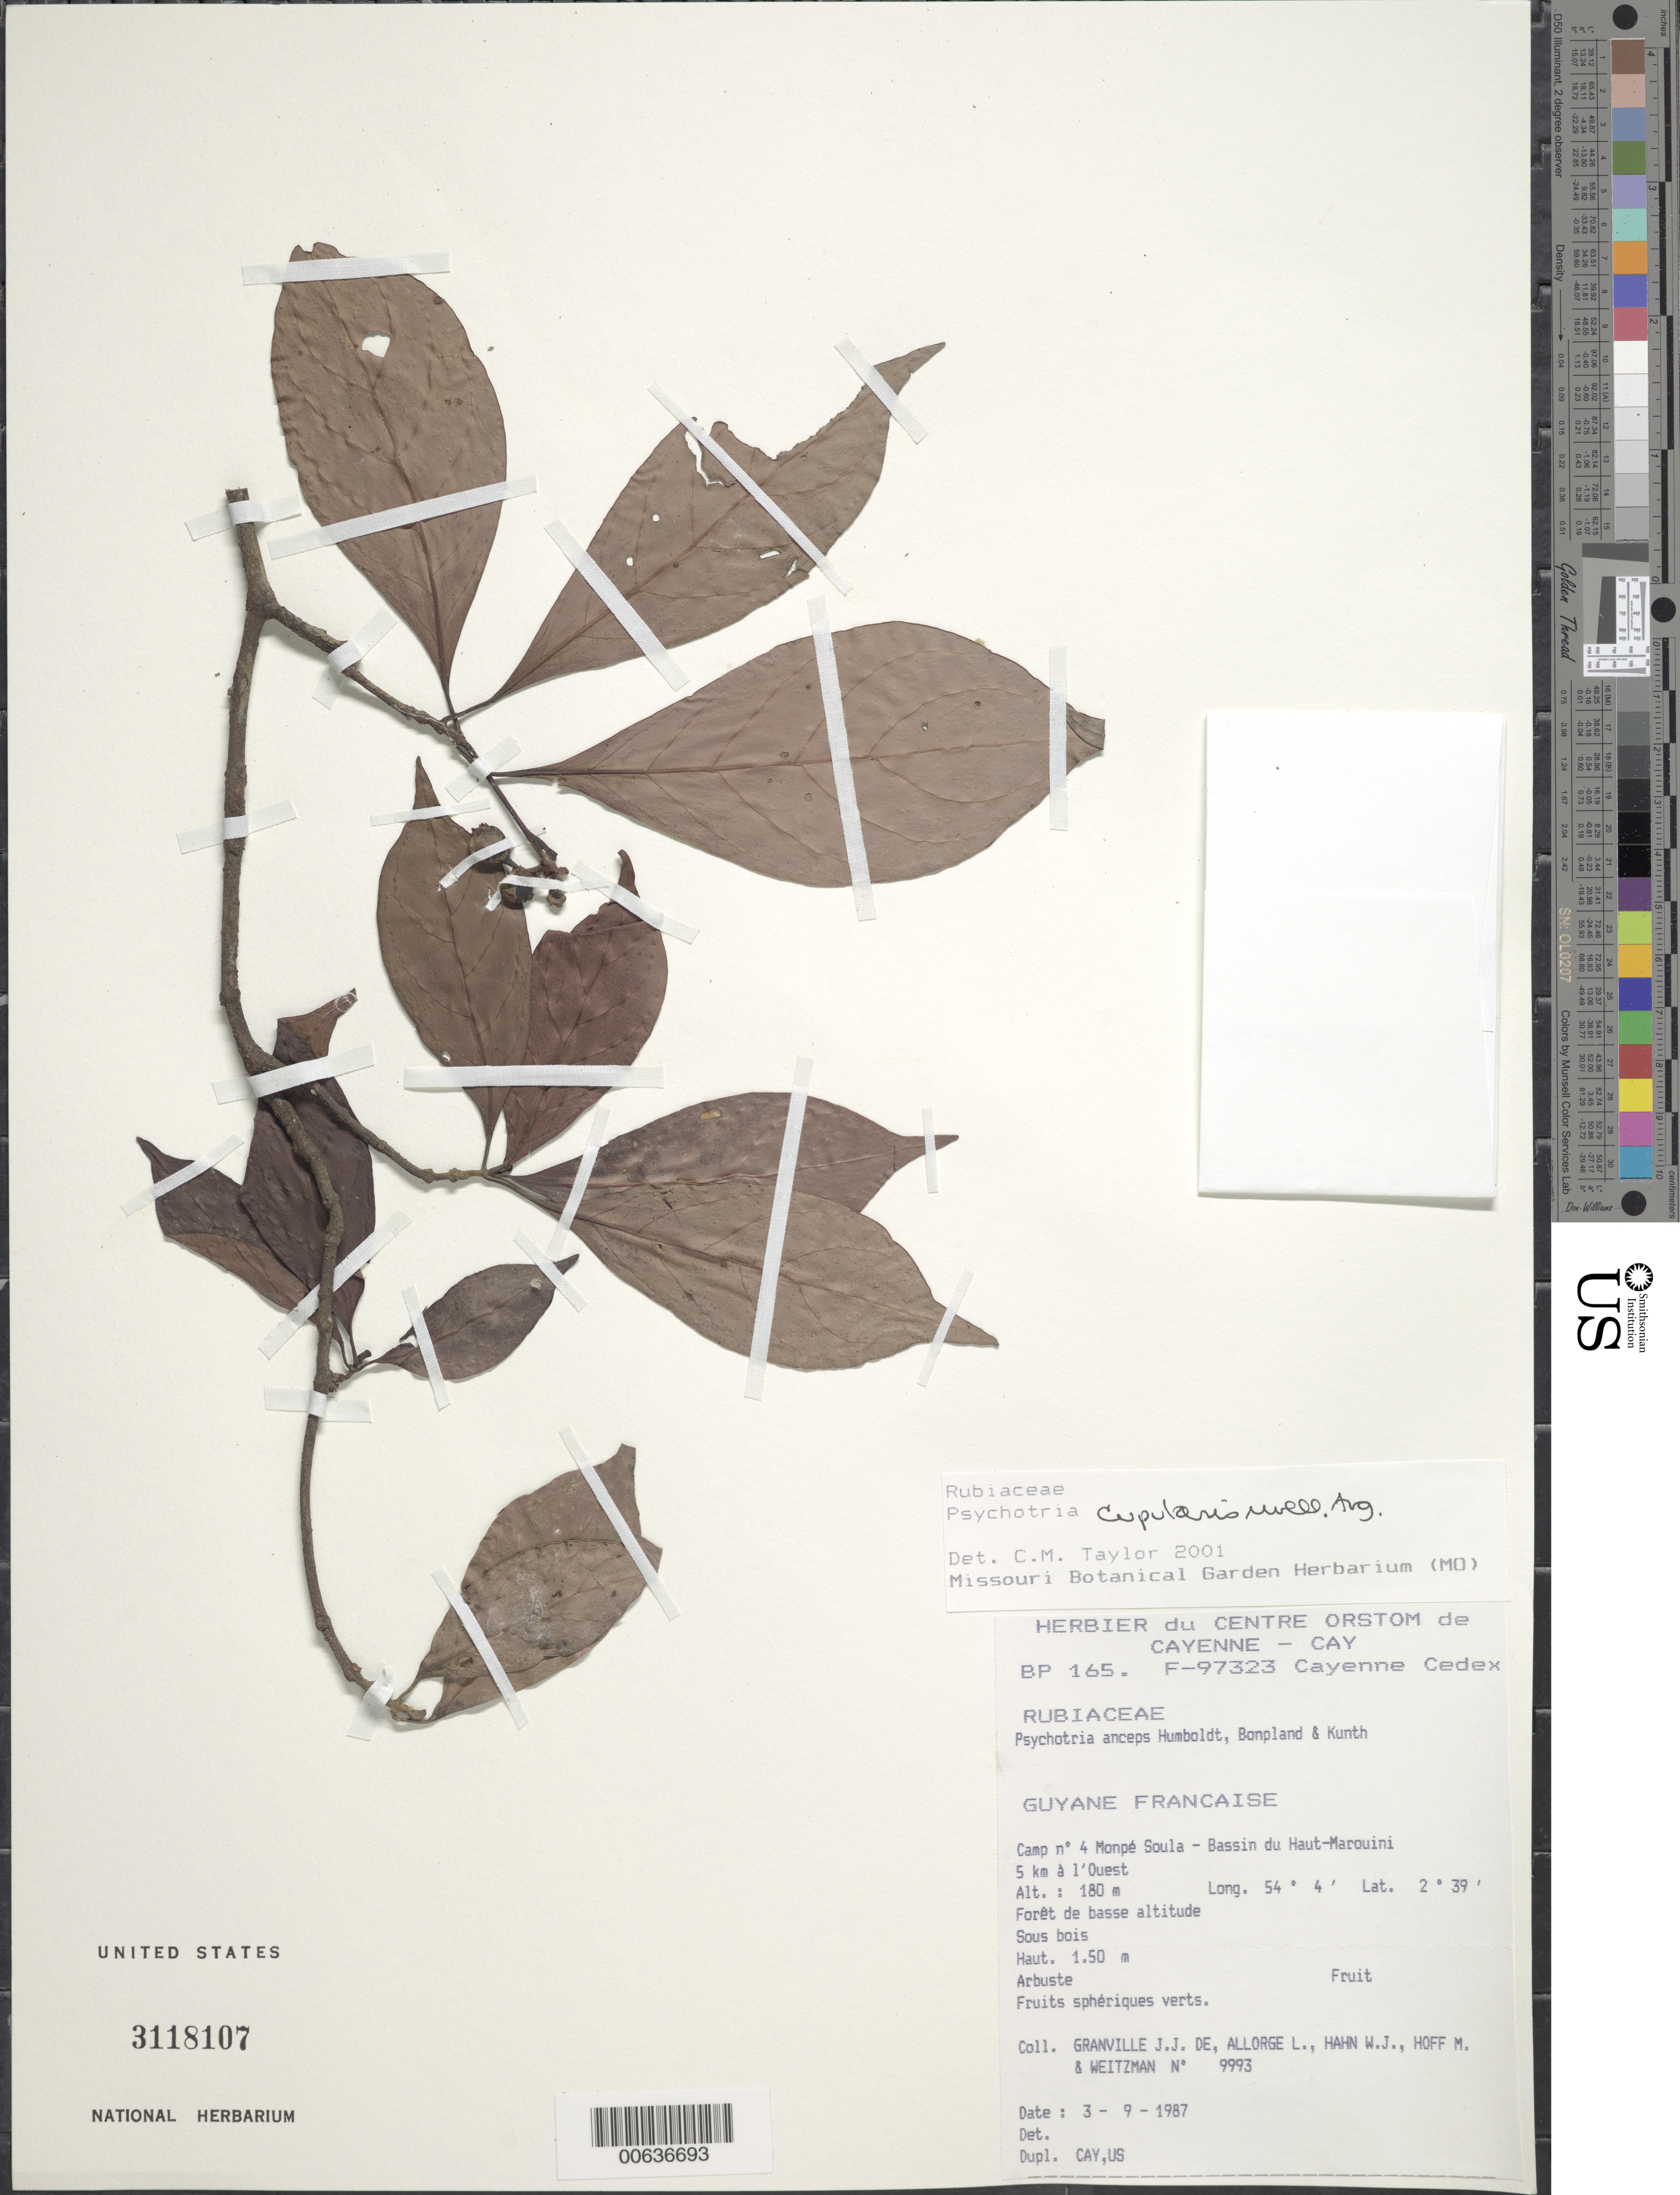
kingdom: Plantae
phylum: Tracheophyta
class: Magnoliopsida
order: Gentianales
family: Rubiaceae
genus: Psychotria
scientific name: Psychotria cupularis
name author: (Müll. Arg.) Standl.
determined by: Taylor, Charlotte M.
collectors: J.-J. de Granville, L. Allorge, W. J. Hahn, M. Hoff & A. L. Weitzman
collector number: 9993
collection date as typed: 3-Sep-87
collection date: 1987-09-03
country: French Guiana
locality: Monpé Soula, Camp #4, Bassin du Haut-Marouini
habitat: Forêt de basse altitude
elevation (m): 180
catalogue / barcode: US 3118107